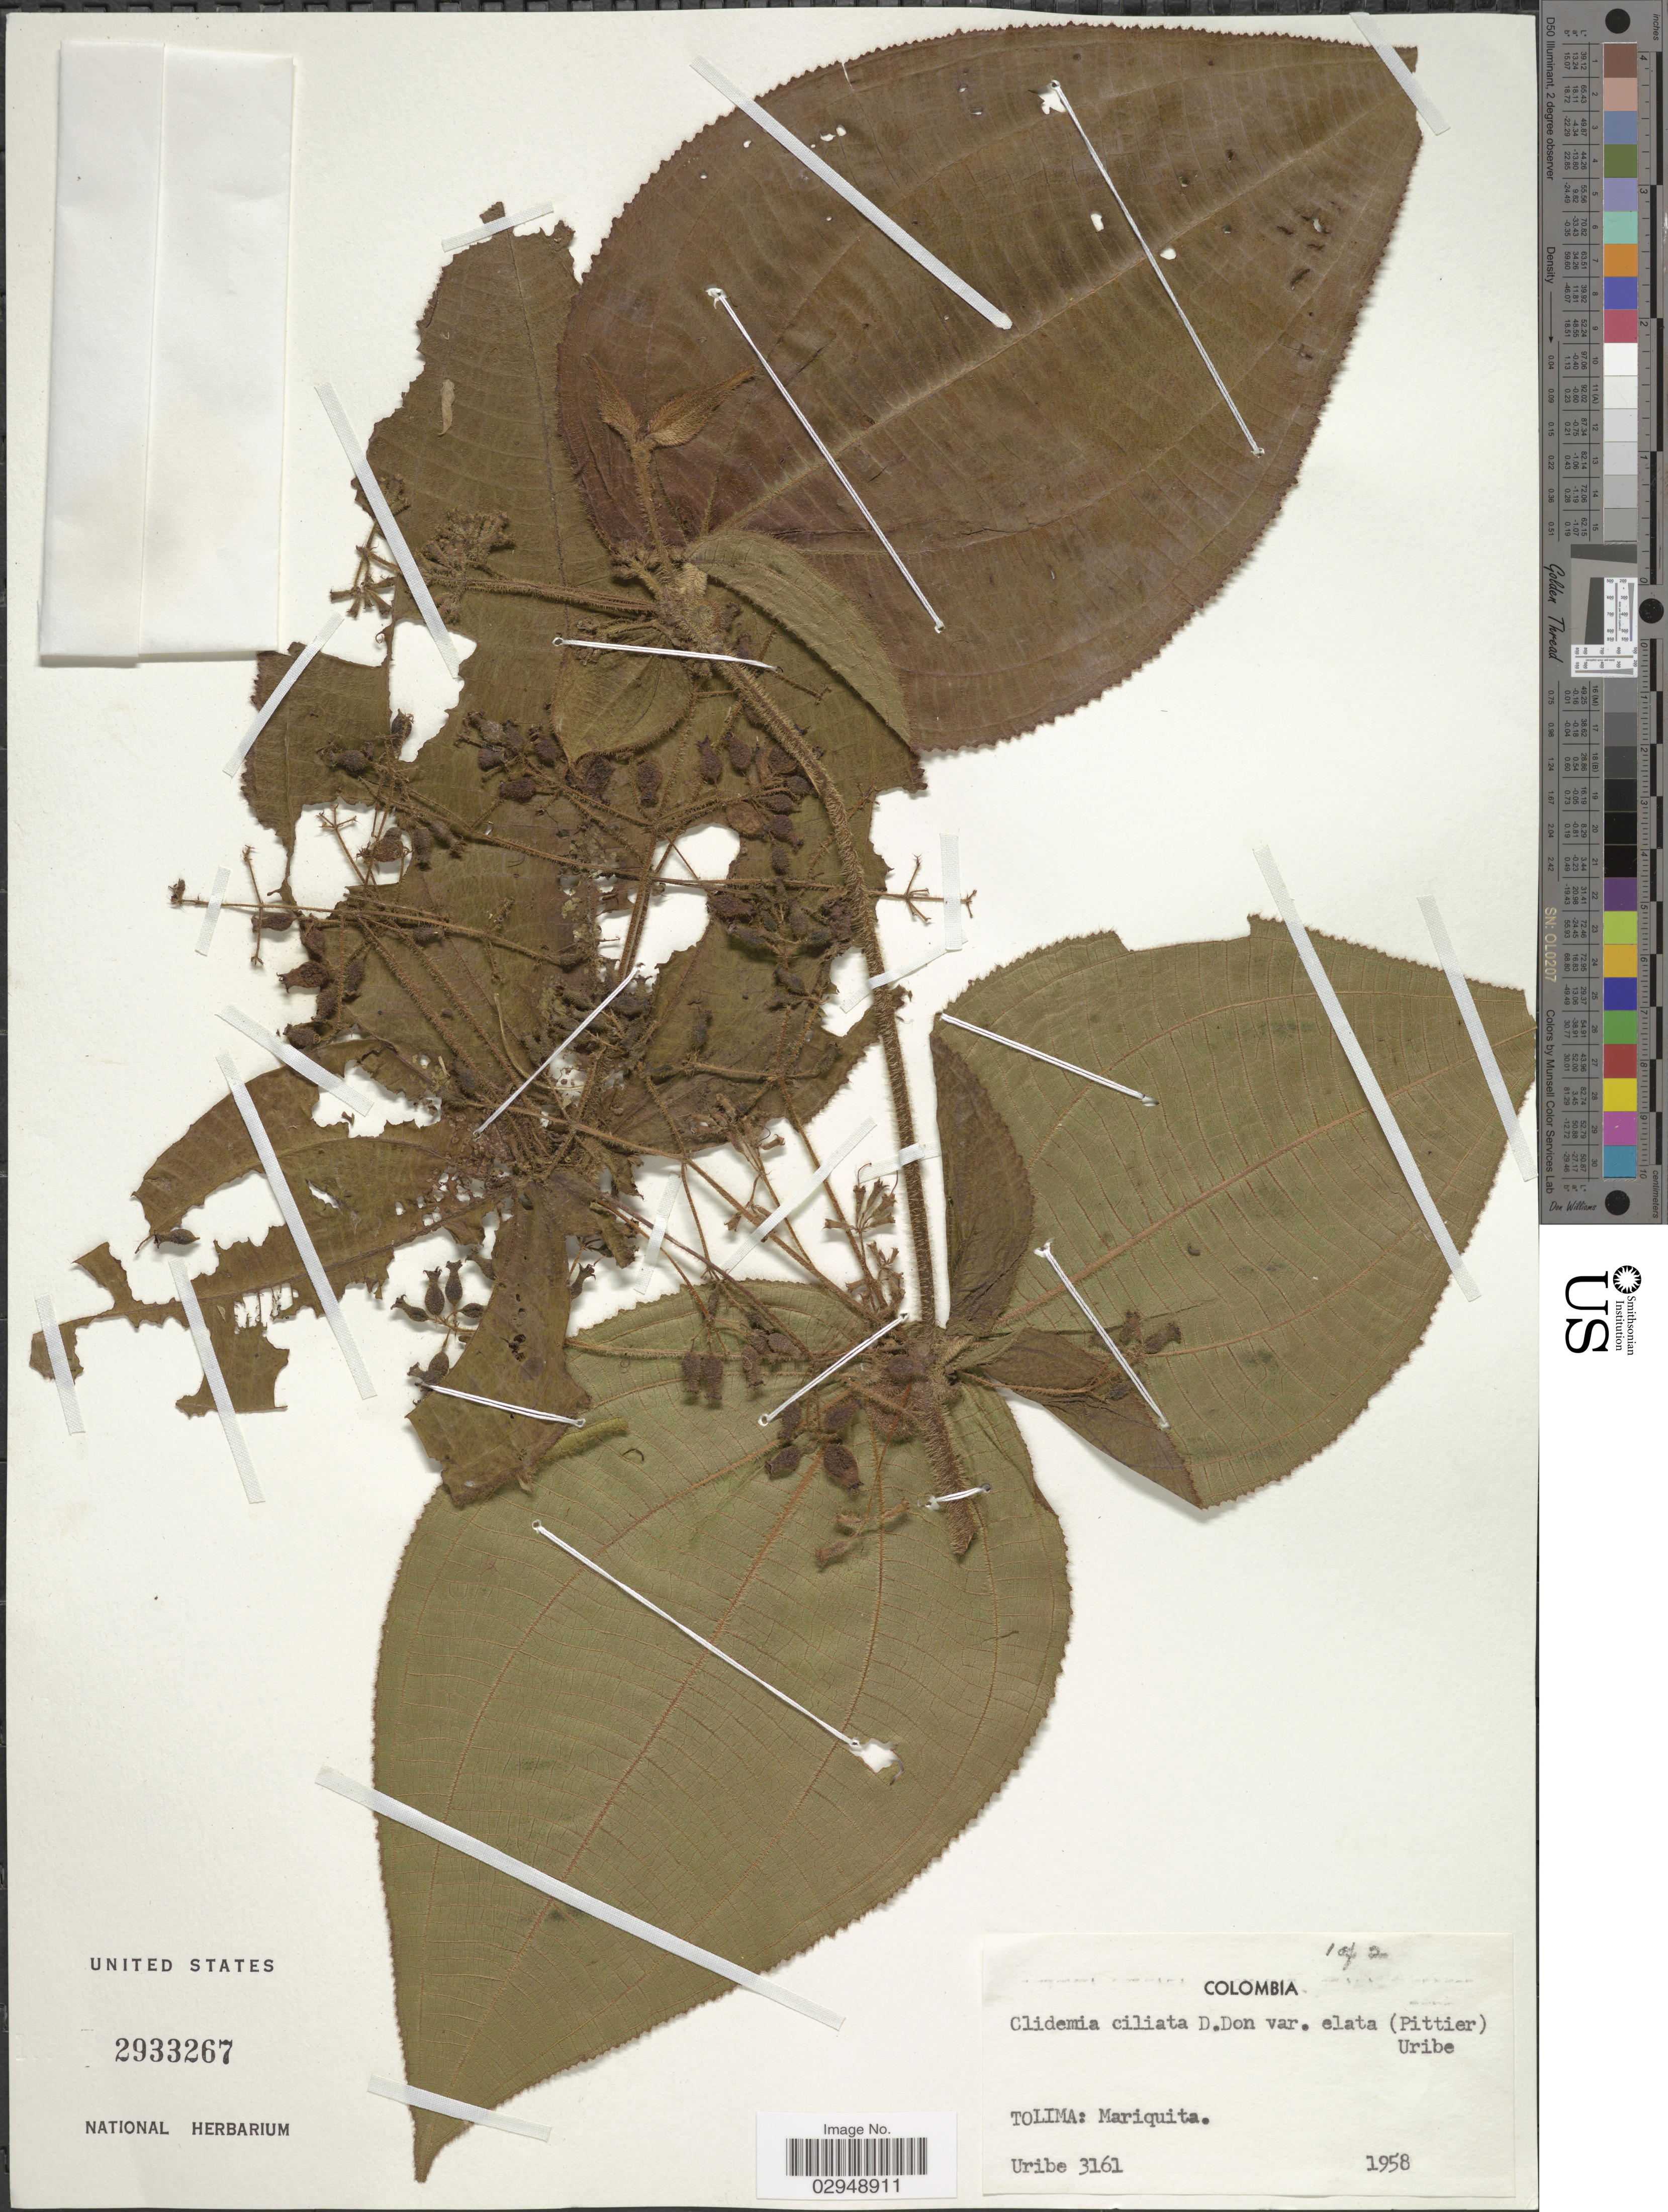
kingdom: Plantae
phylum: Tracheophyta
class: Magnoliopsida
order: Myrtales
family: Melastomataceae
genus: Clidemia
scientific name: Clidemia ciliata var. elata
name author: D. Don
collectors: Uribe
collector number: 3161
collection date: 1958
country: Colombia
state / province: Tolima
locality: Mariquita.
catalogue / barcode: US 2933267